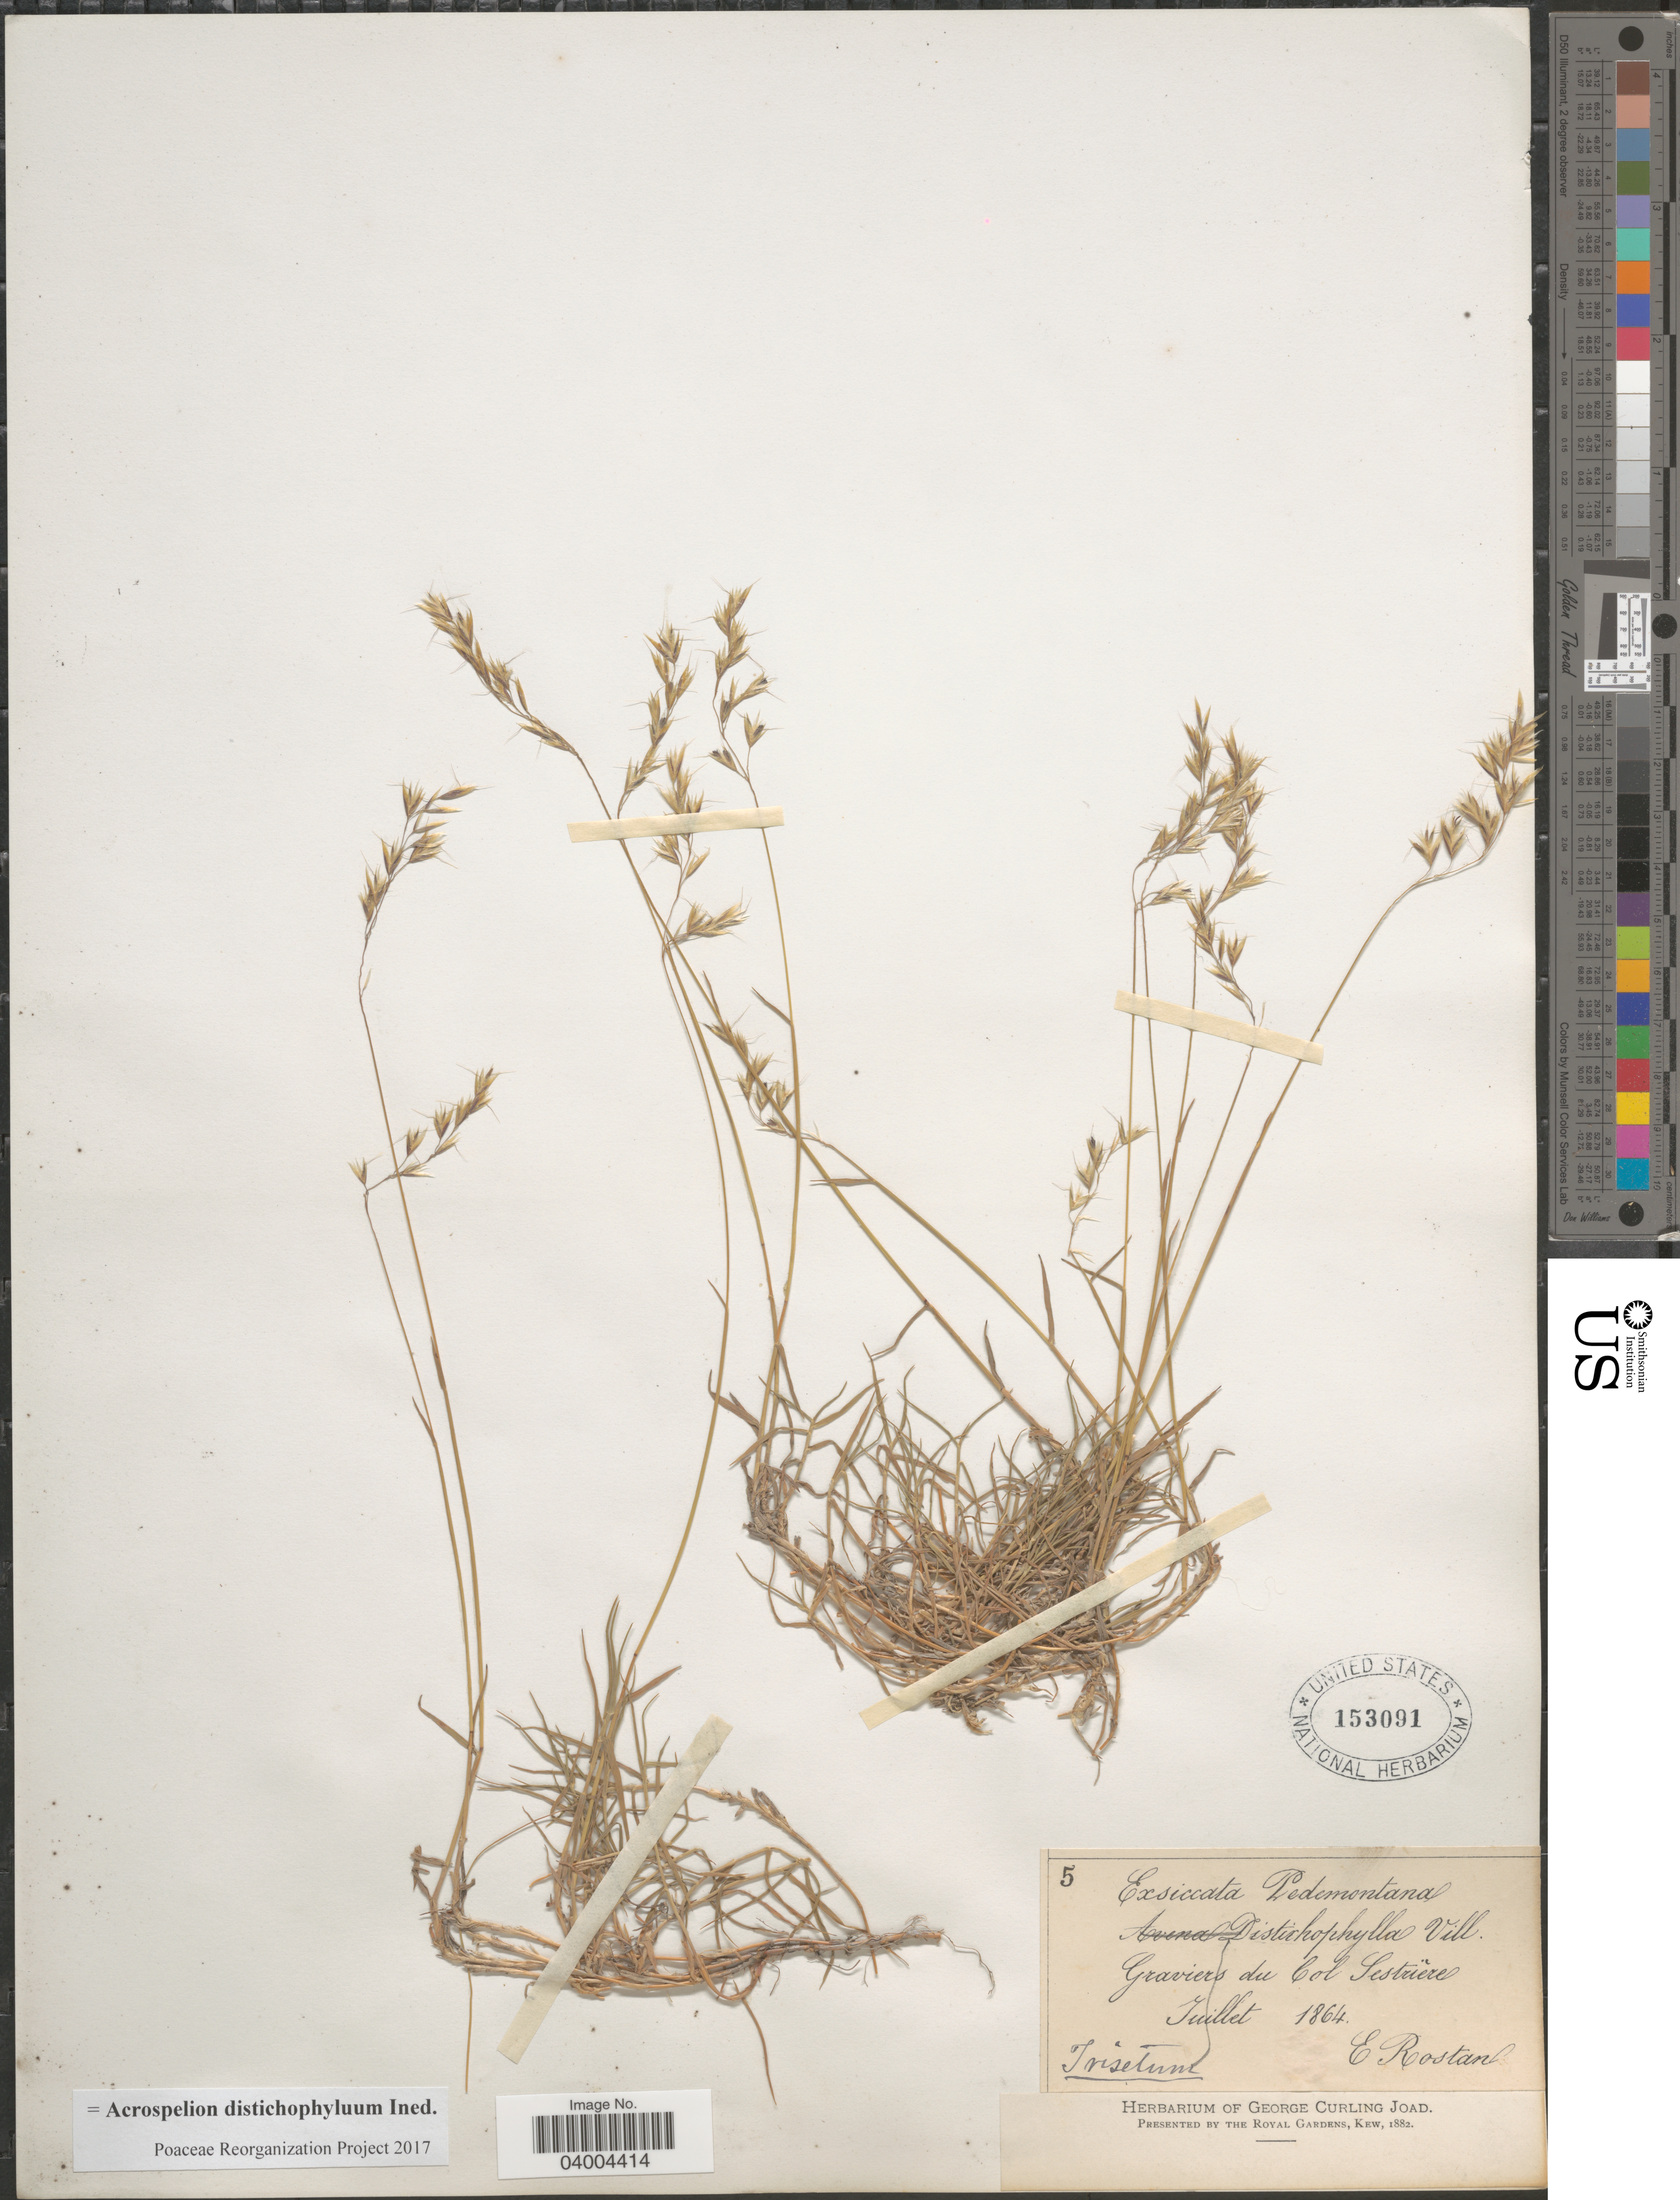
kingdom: Plantae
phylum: Tracheophyta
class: Liliopsida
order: Poales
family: Poaceae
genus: Acrospelion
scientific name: Acrospelion distichophyllum ined.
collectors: E. Rostan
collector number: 5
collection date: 1864-07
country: Italy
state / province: Piedmont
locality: Pedemontana. Graviers du Col Sestriére.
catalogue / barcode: US 153091